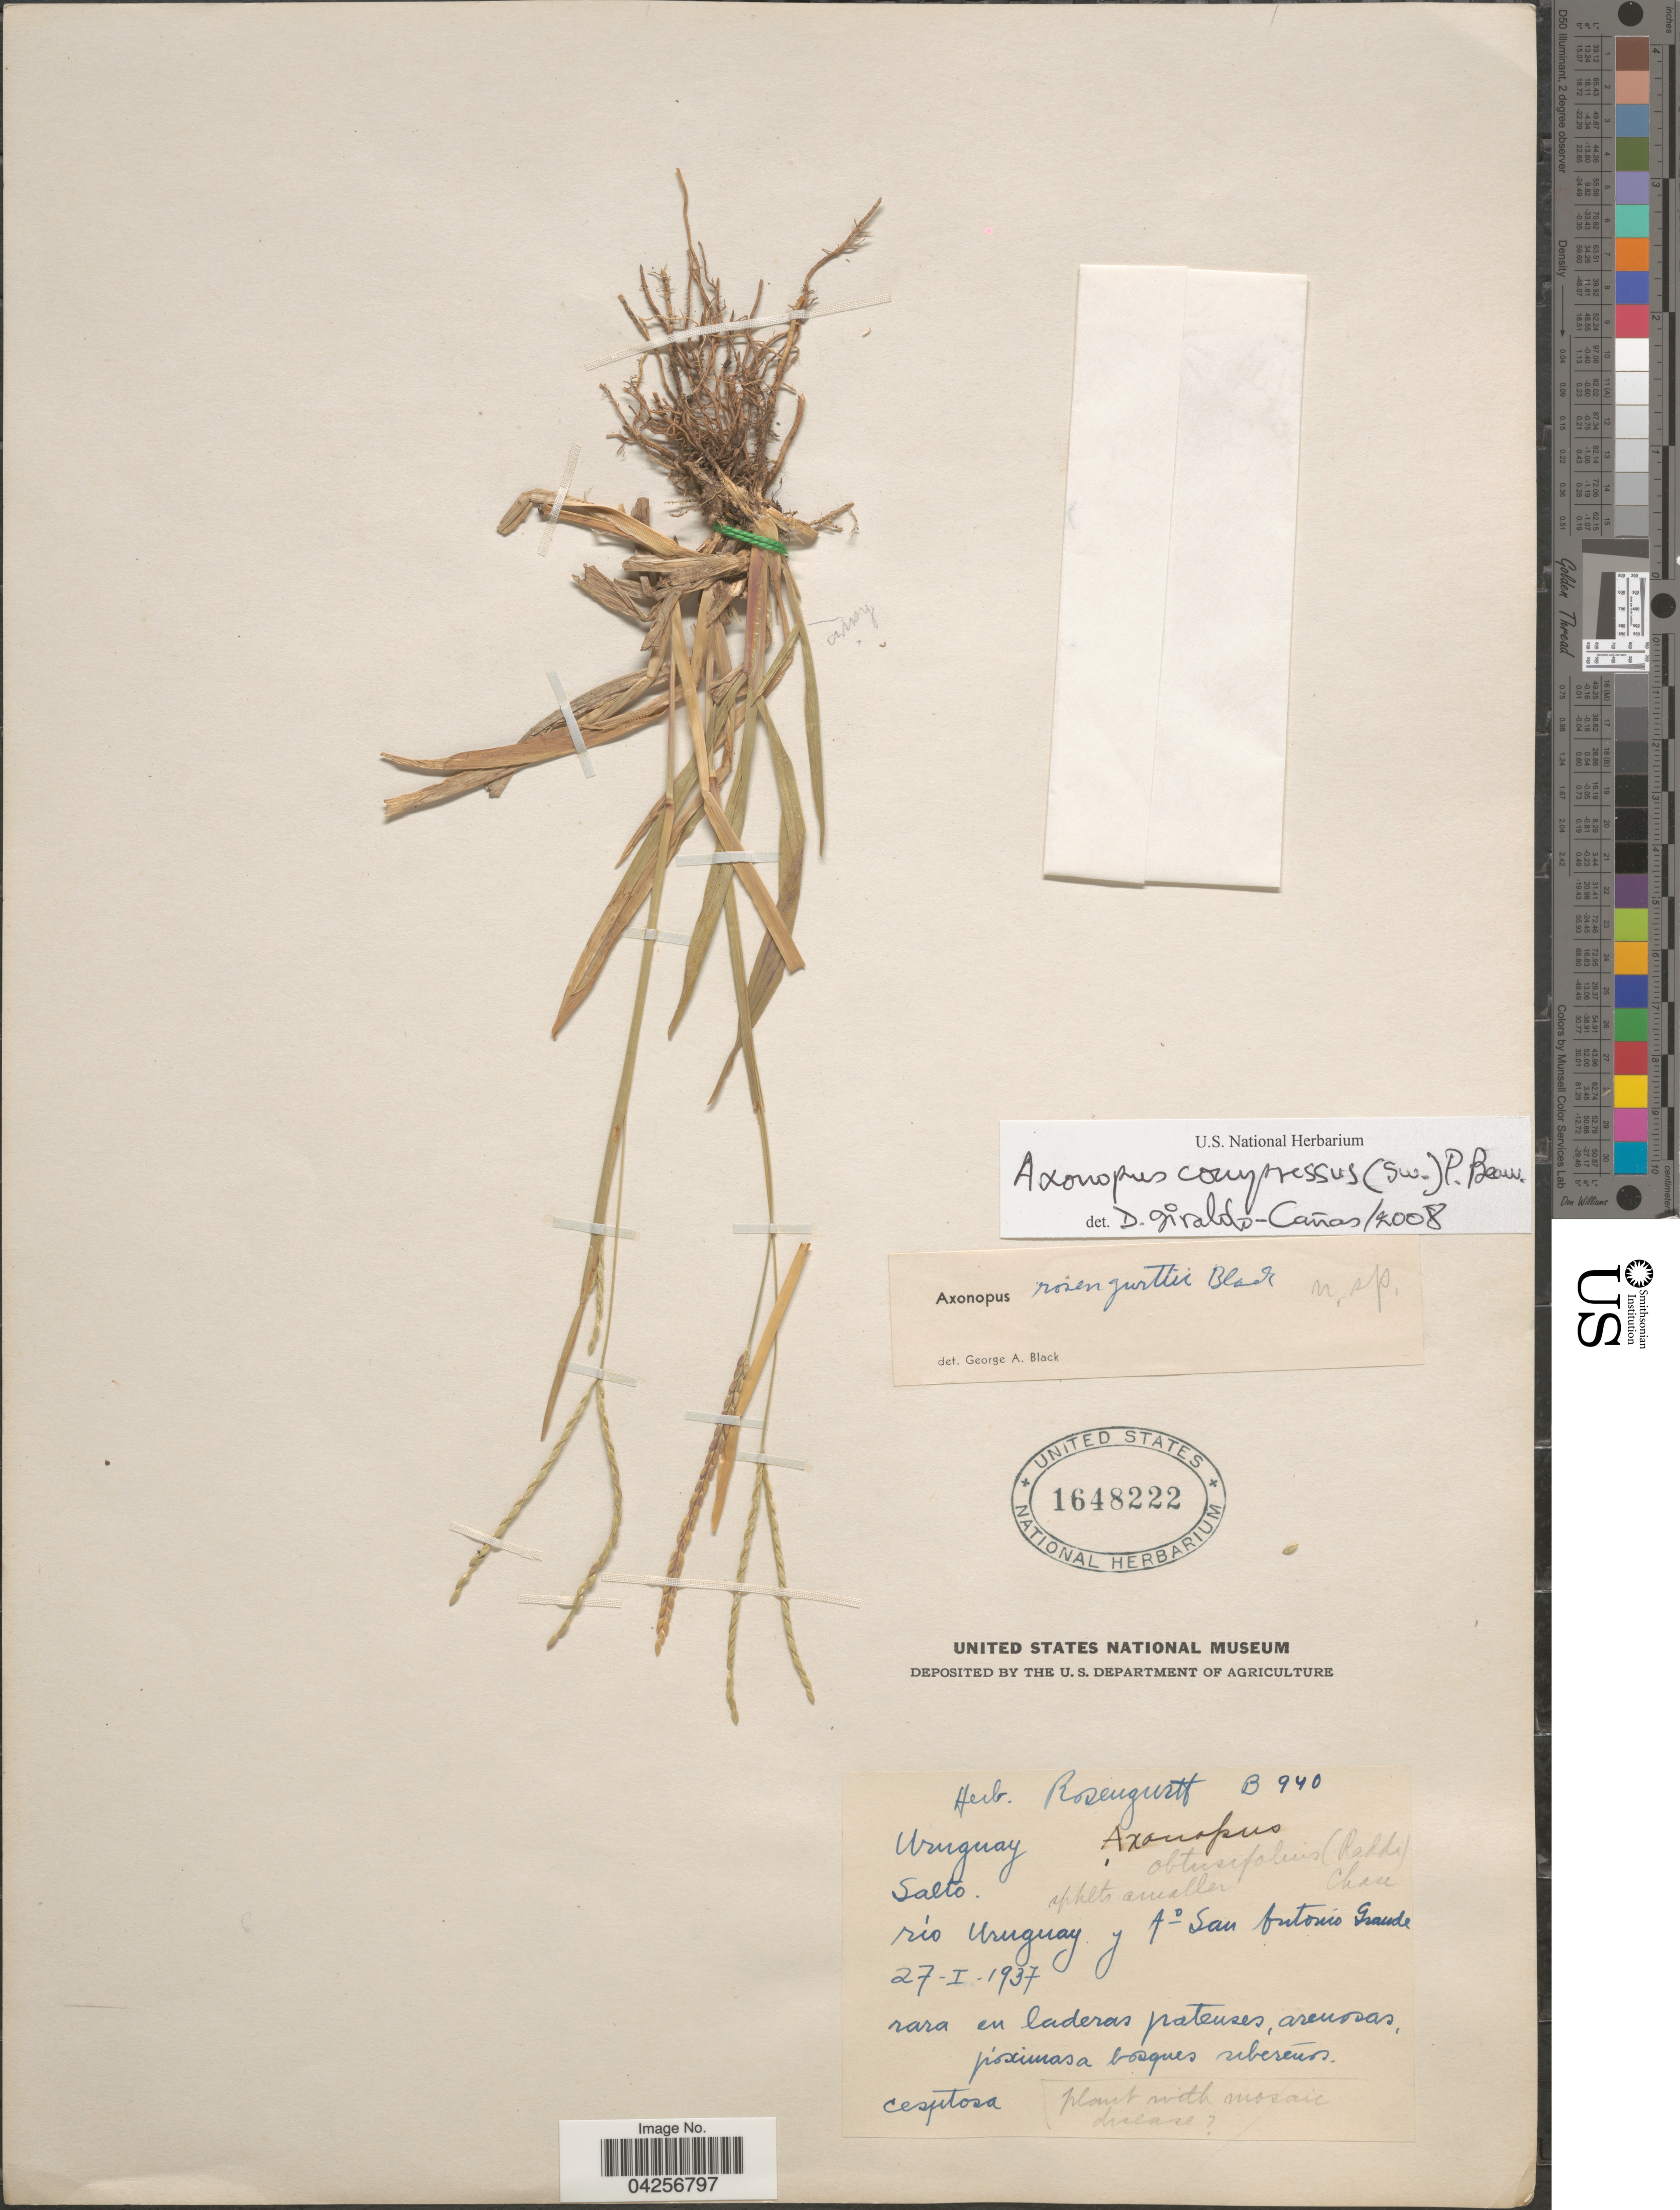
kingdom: Plantae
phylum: Tracheophyta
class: Liliopsida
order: Poales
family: Poaceae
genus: Axonopus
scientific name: Axonopus compressus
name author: (Sw.) P. Beauv.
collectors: ex herb. Rosengurtt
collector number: B940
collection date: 1937-01-27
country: Uruguay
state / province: Salto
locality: Río Uruguay y Ao San Antonio Grande.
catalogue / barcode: US 1648222